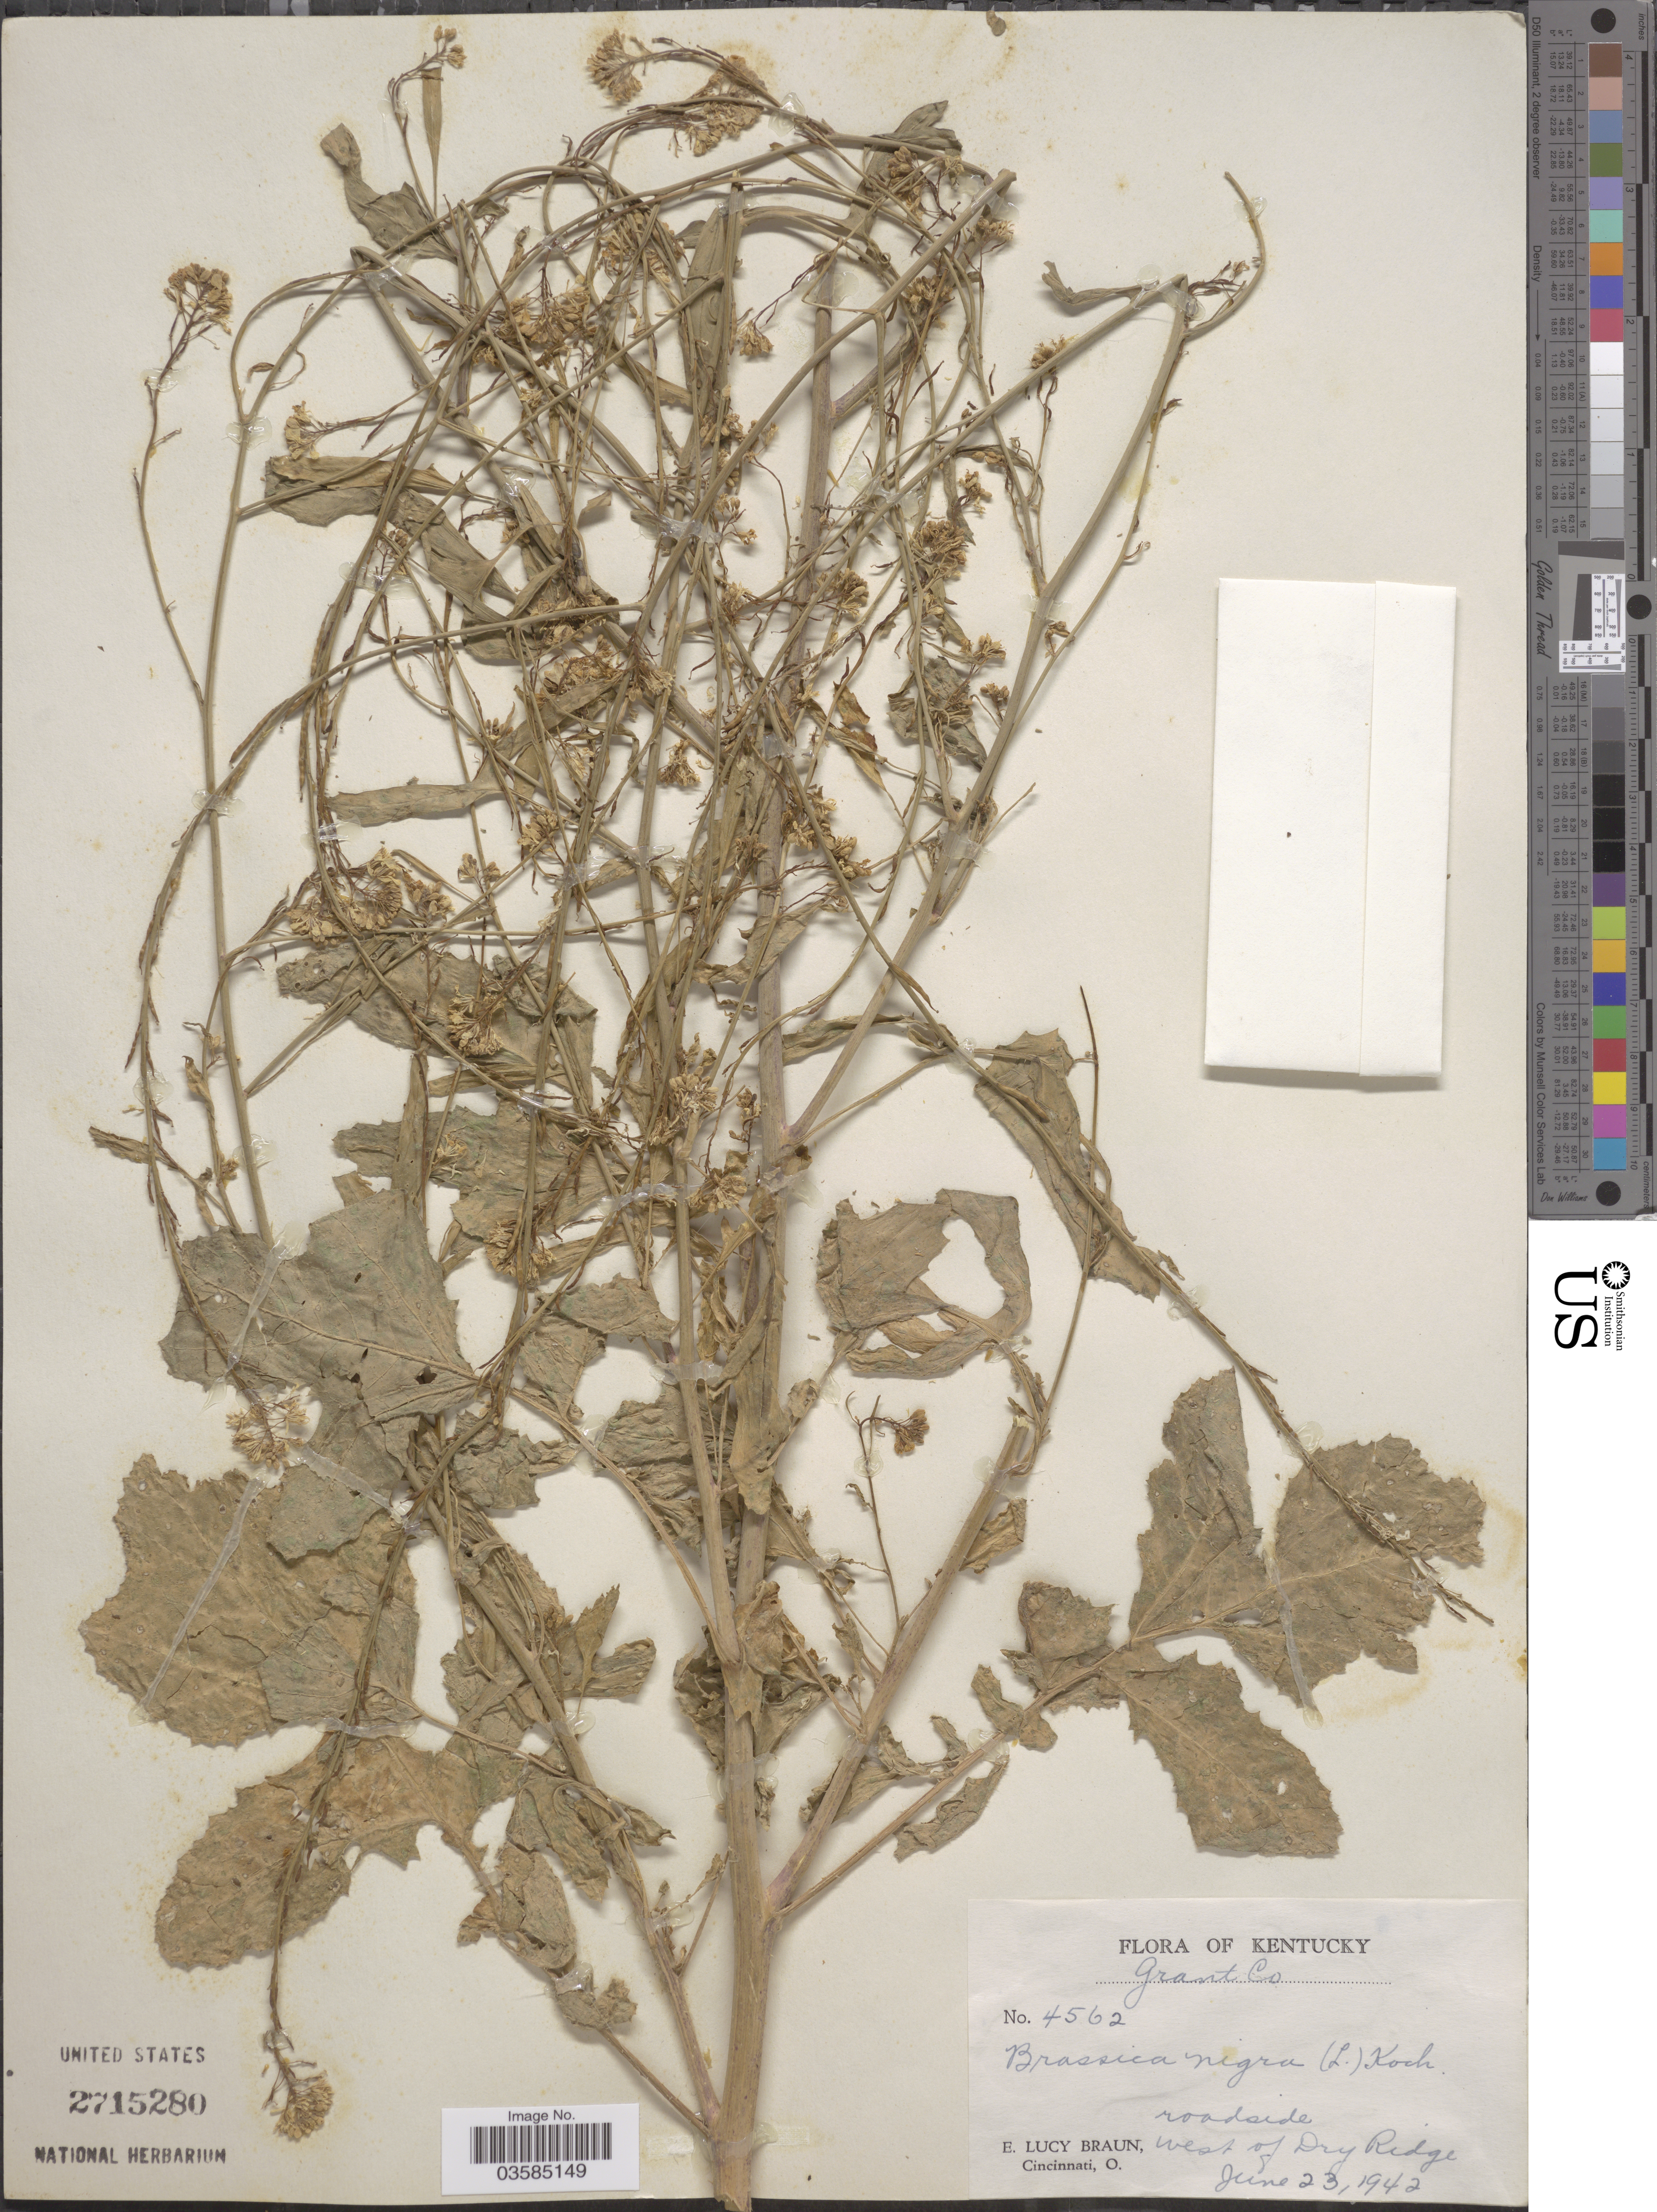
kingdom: Plantae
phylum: Tracheophyta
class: Magnoliopsida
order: Brassicales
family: Brassicaceae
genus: Brassica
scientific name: Brassica nigra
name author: (L.) W.D.J. Koch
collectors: E. L. Braun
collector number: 4562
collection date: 1942-06-23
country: United States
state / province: Kentucky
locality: Grant Co. Roadside west of Dry Ridge.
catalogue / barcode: US 2715280